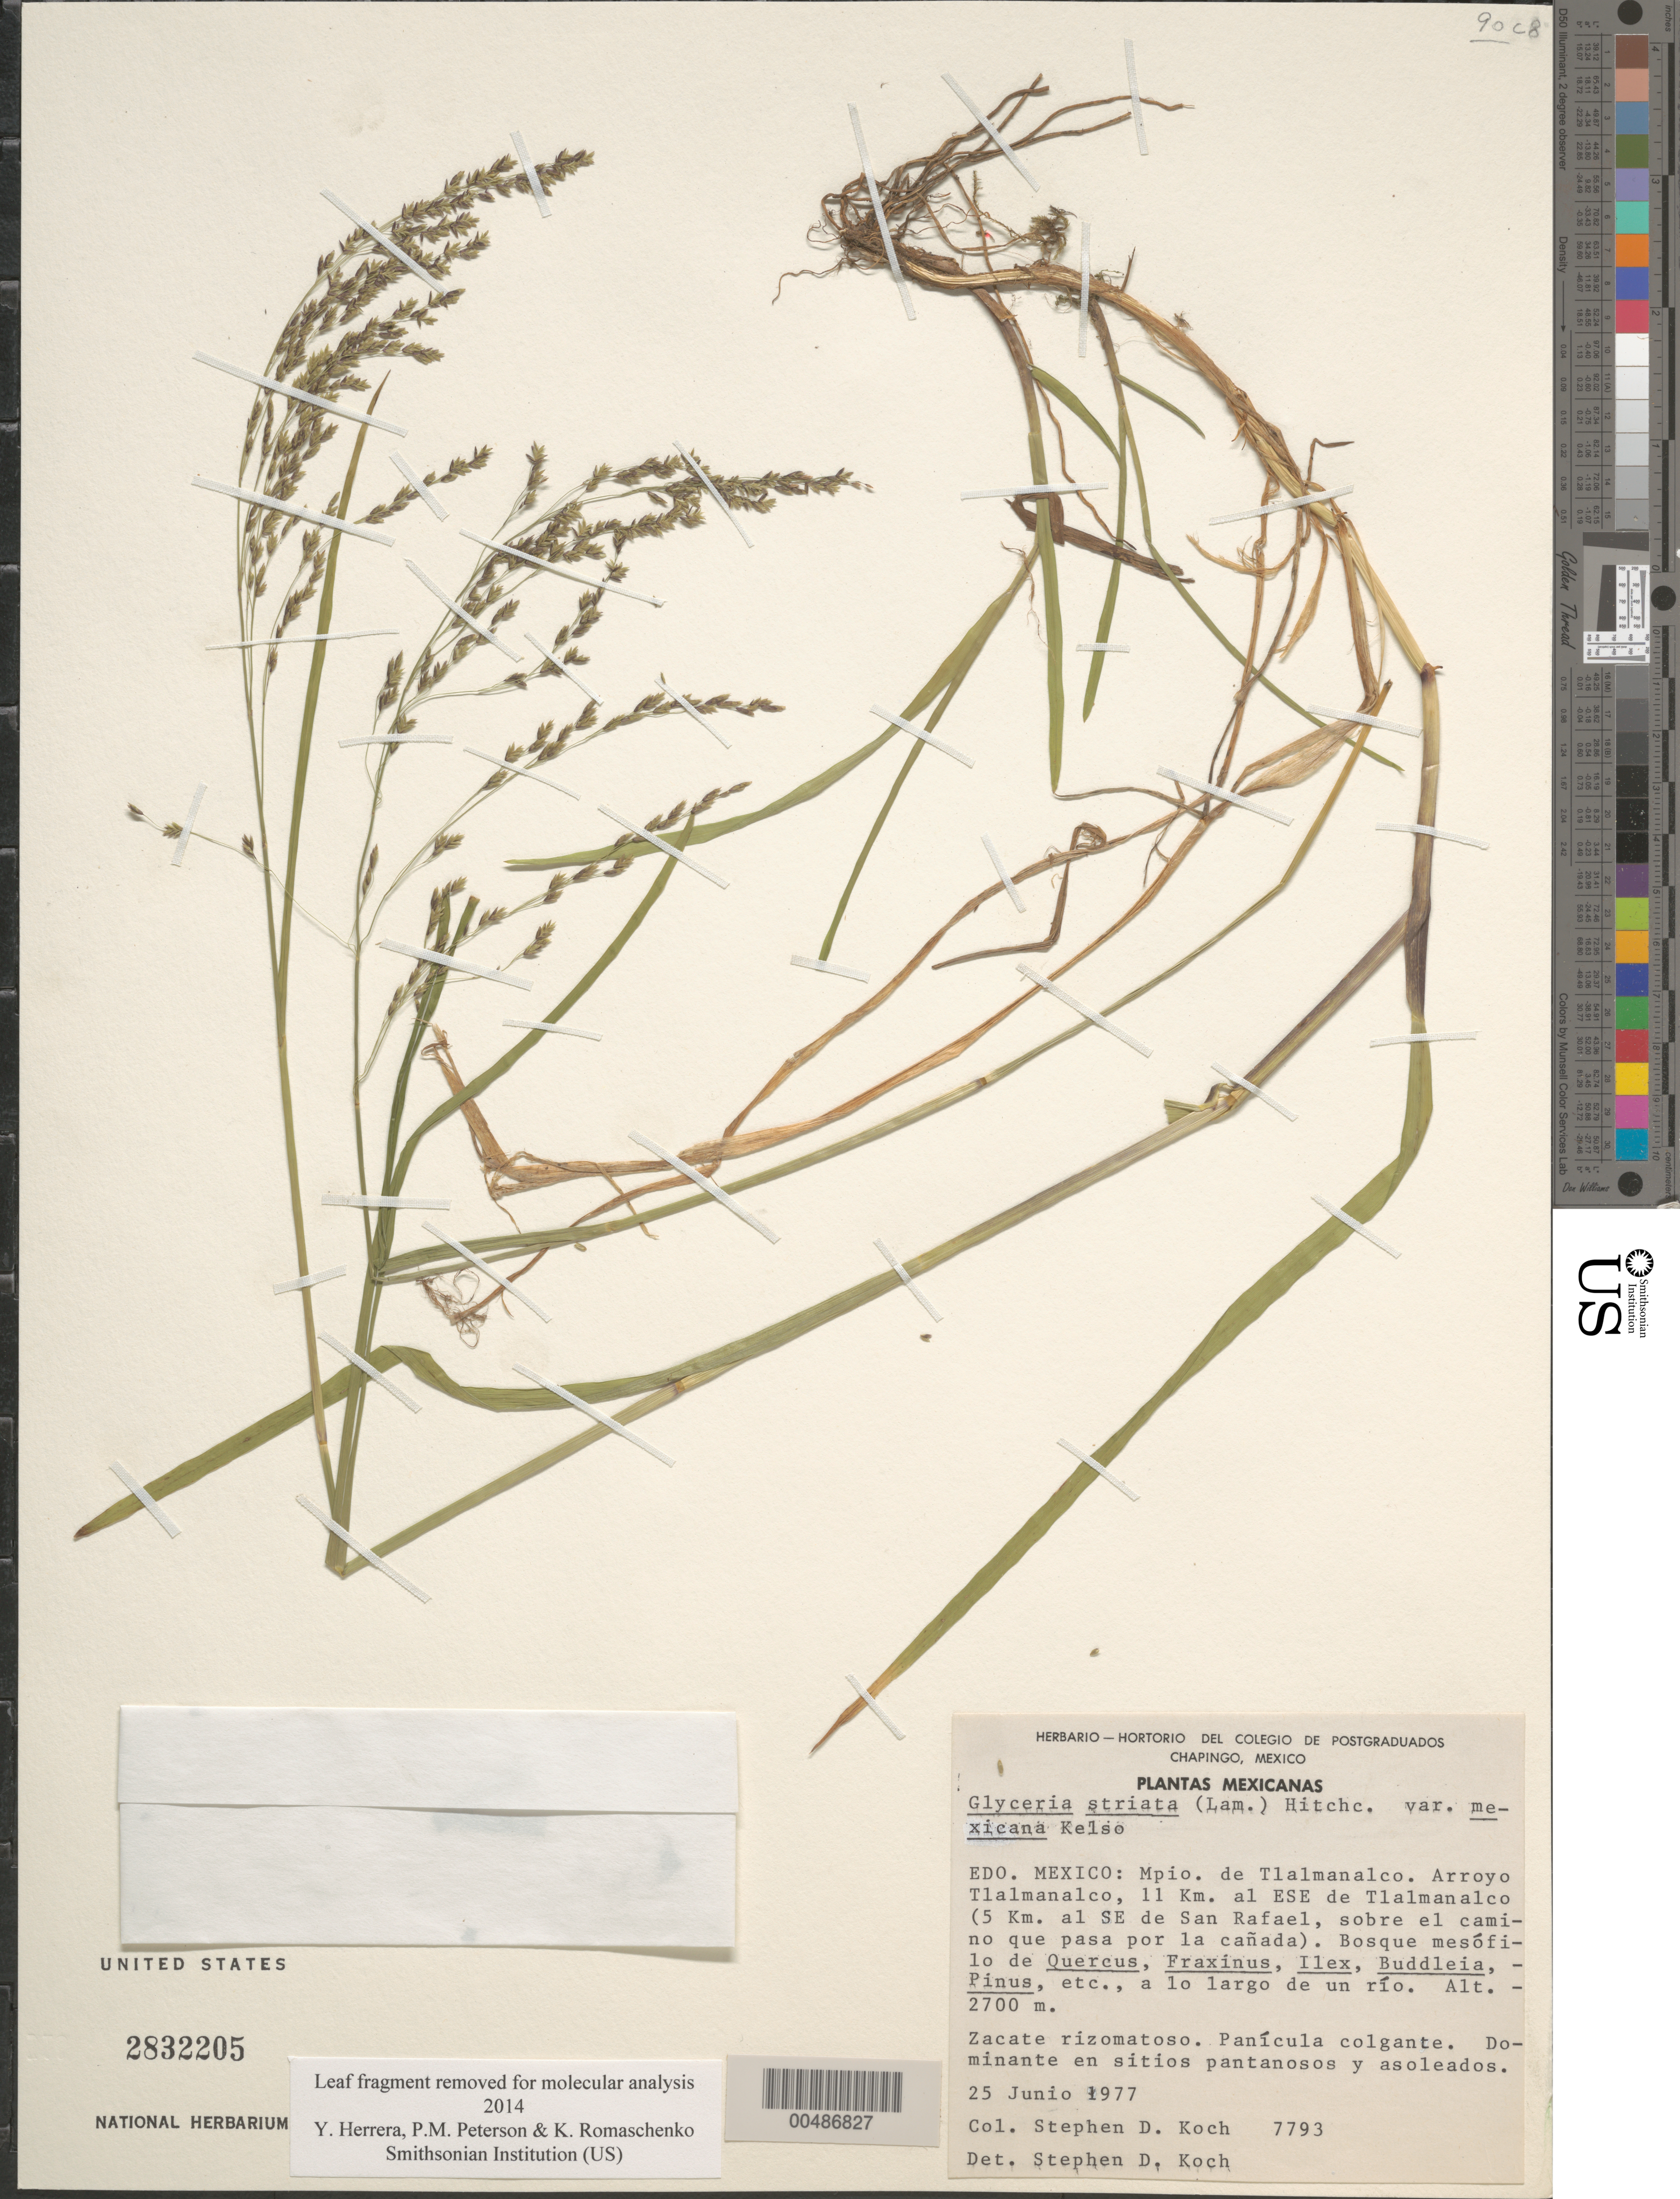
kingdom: Plantae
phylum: Tracheophyta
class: Liliopsida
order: Poales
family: Poaceae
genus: Glyceria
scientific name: Glyceria striata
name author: (Lam.) Hitchc.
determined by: Koch, S. D.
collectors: S. D. Koch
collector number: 7793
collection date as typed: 25 Jun 1977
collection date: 1977-06-25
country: Mexico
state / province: Mexico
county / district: Tlalmanalco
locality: Arroyo Tlalmanalco, 11 km al ESE de Tlalmanalco, 5 km al SE de San Rafael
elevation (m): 2700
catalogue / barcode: US 2832205